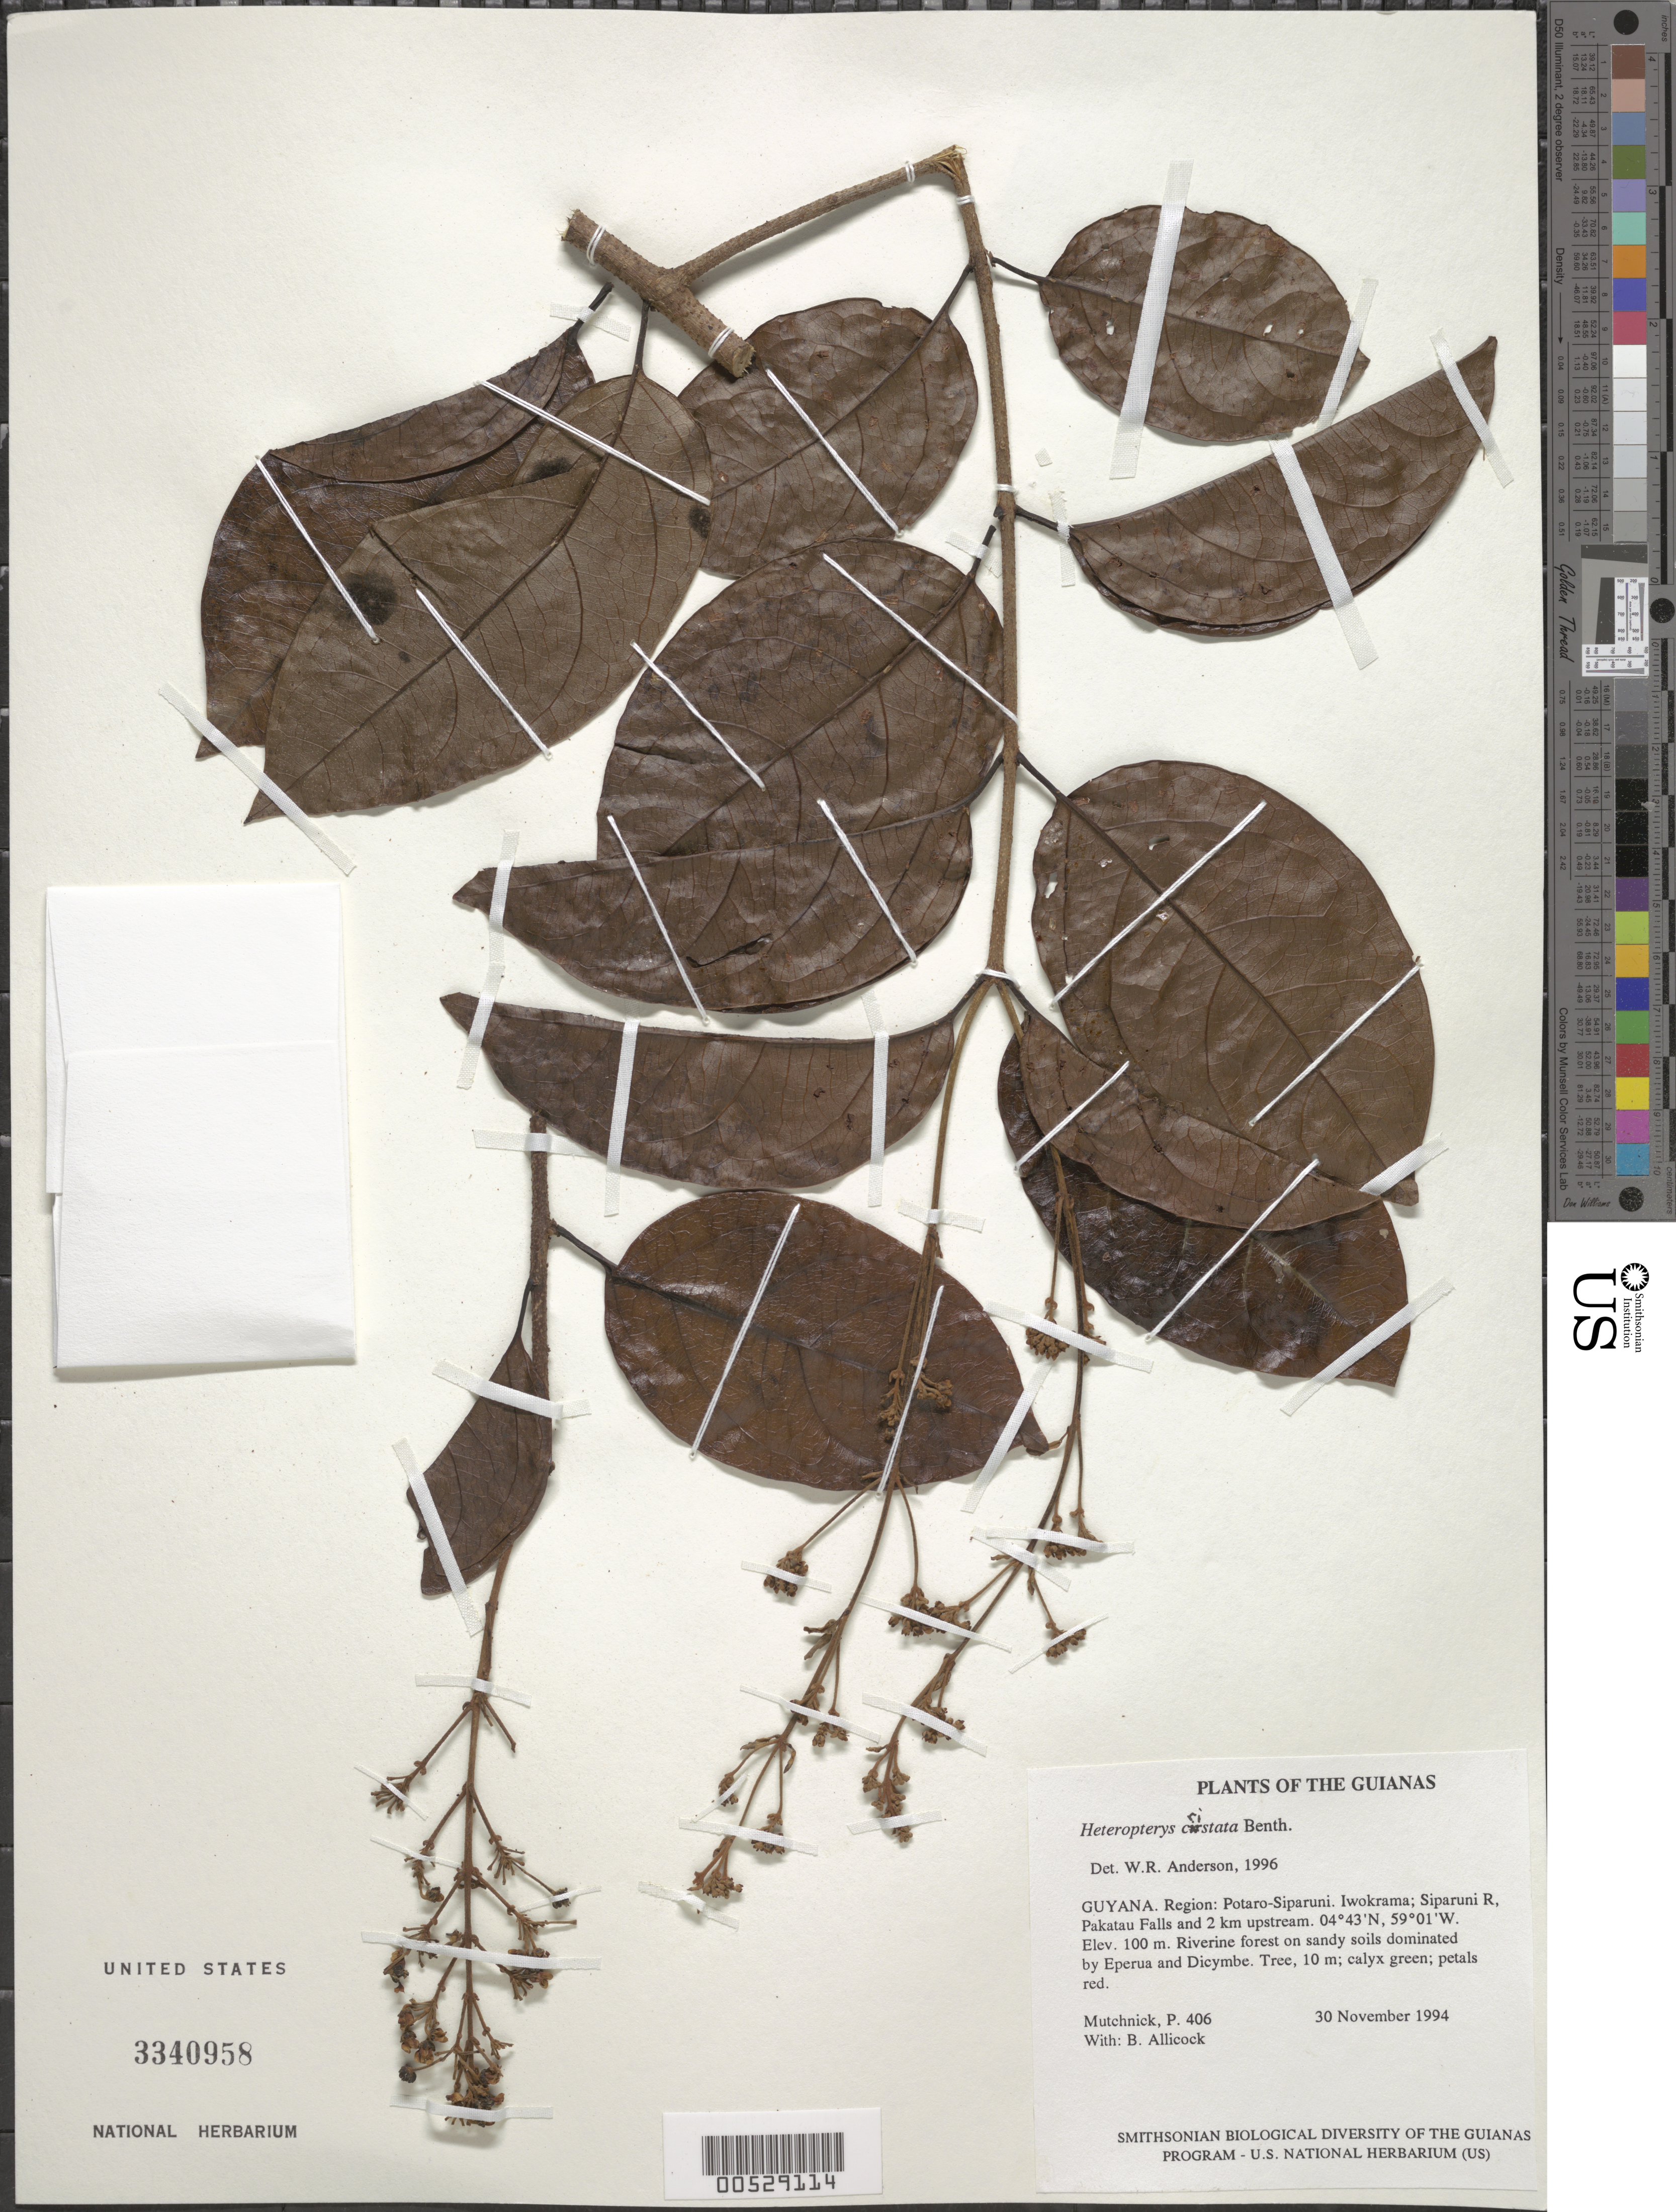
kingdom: Plantae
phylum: Tracheophyta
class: Magnoliopsida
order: Malpighiales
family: Malpighiaceae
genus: Heteropterys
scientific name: Heteropterys cristata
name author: Benth.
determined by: Anderson, W. R., (MICH), University of Michigan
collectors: P. Mutchnick & B. Allicock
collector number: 406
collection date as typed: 30 November 1994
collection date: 1994-11-30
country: Guyana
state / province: Potaro-Siparuni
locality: Iwokrama; Siparuni R, Pakatau Falls and 2 km upstream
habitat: Riverine forest on sandy soils dominated by Eperua and Dicymbe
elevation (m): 100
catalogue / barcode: US 3340958